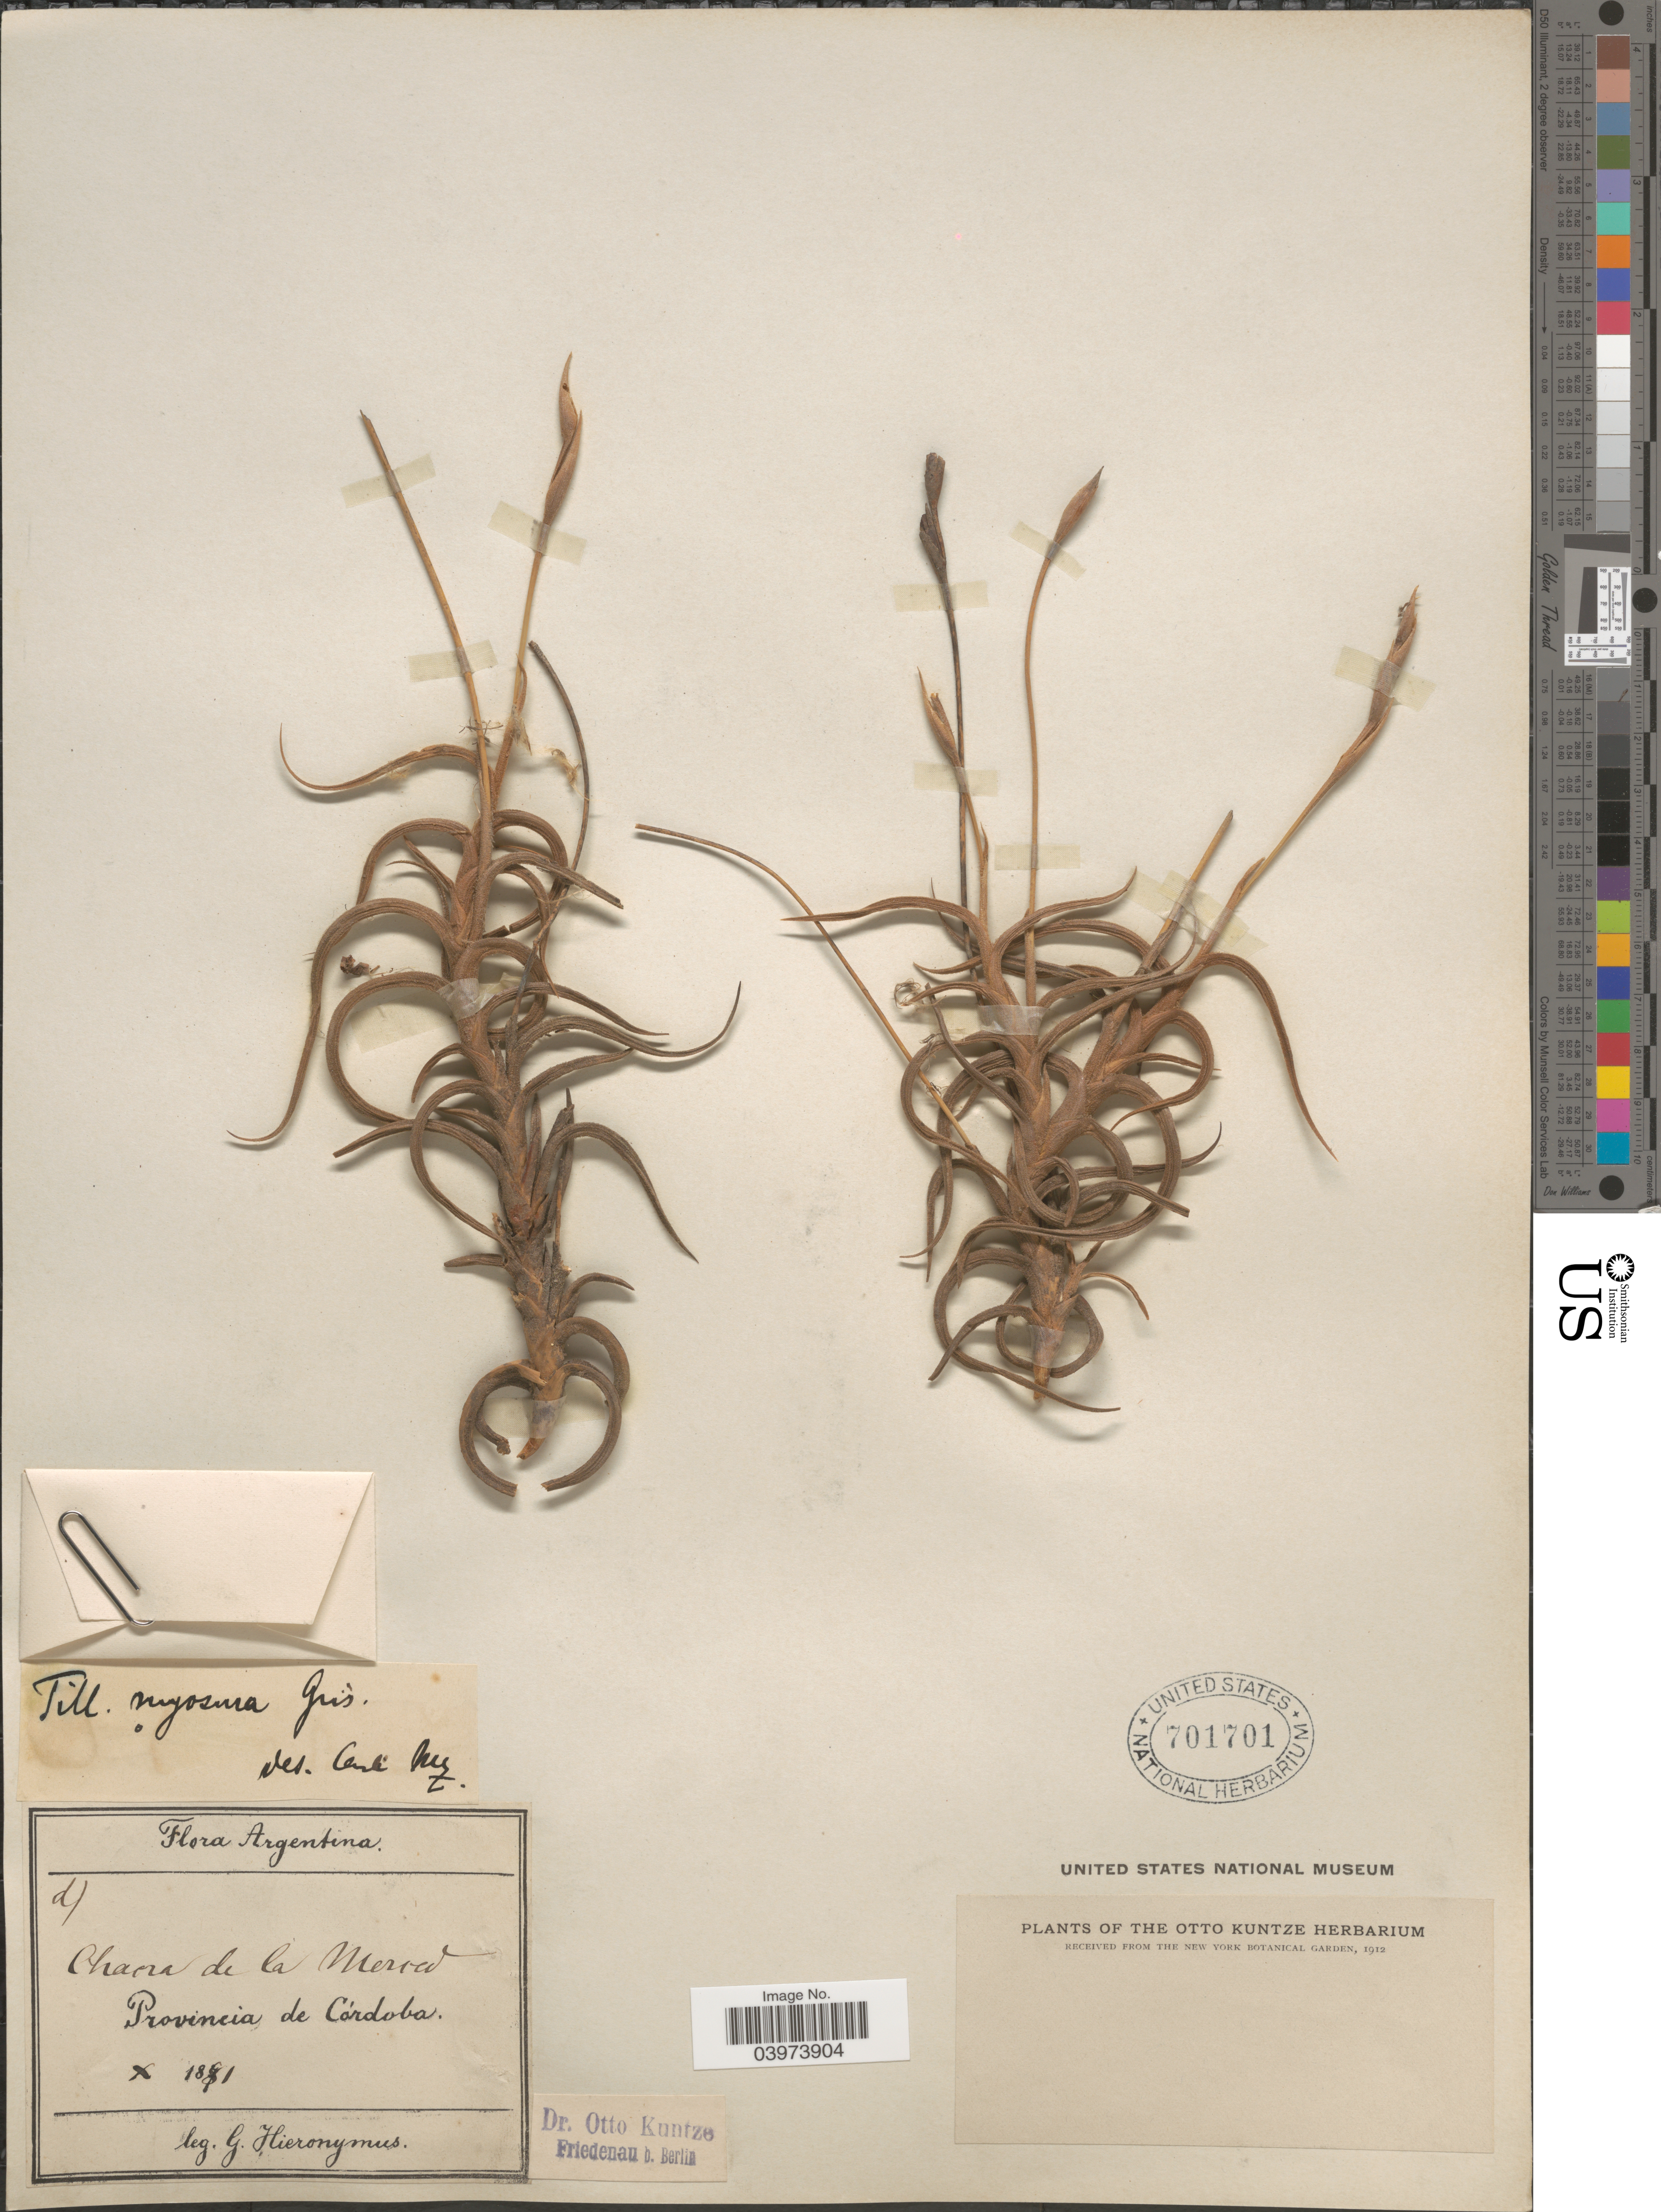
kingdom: Plantae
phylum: Tracheophyta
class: Liliopsida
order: Poales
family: Bromeliaceae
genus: Tillandsia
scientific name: Tillandsia myosura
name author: Griseb.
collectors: G. H. Hieronymus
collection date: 1871-10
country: Argentina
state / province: Cordoba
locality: Chacra de la Merced.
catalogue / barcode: US 701701